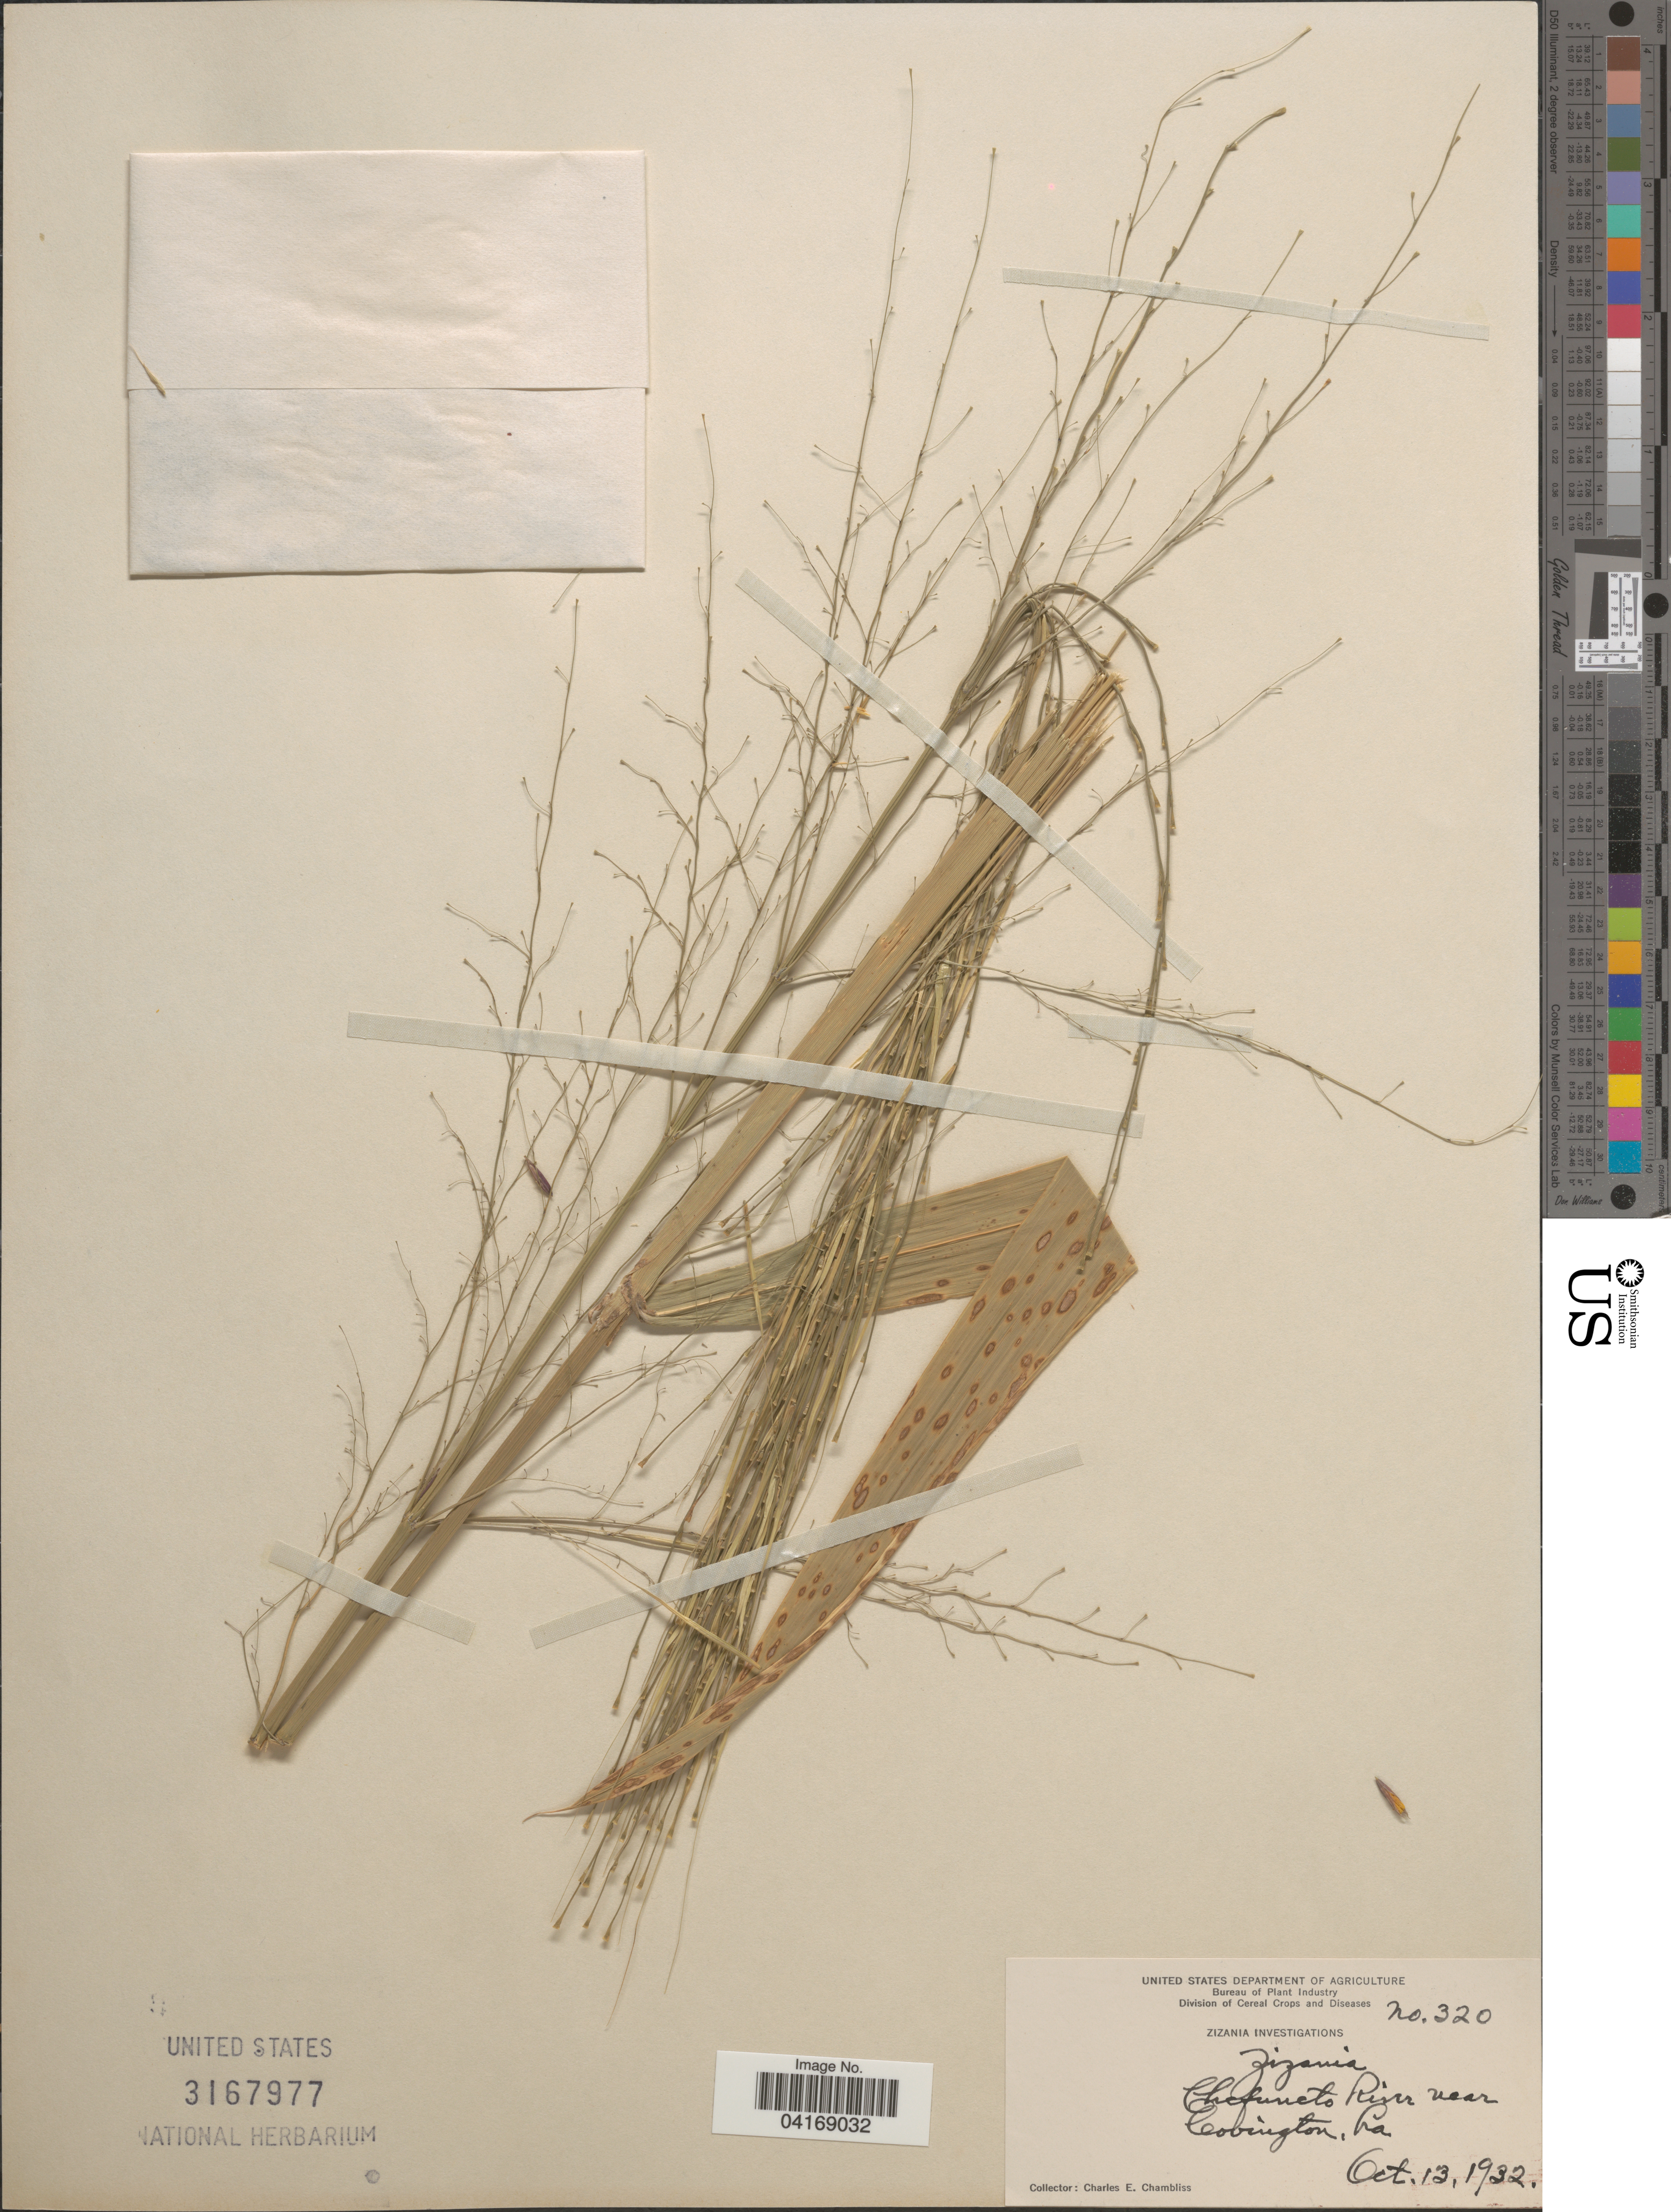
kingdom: Plantae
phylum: Tracheophyta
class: Liliopsida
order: Poales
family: Poaceae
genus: Zizania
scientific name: Zizania sp.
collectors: C. Chambliss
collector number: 320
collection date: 1932-10-13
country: United States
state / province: Louisiana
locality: Chefuncto River near Covington, La.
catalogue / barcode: US 3167977